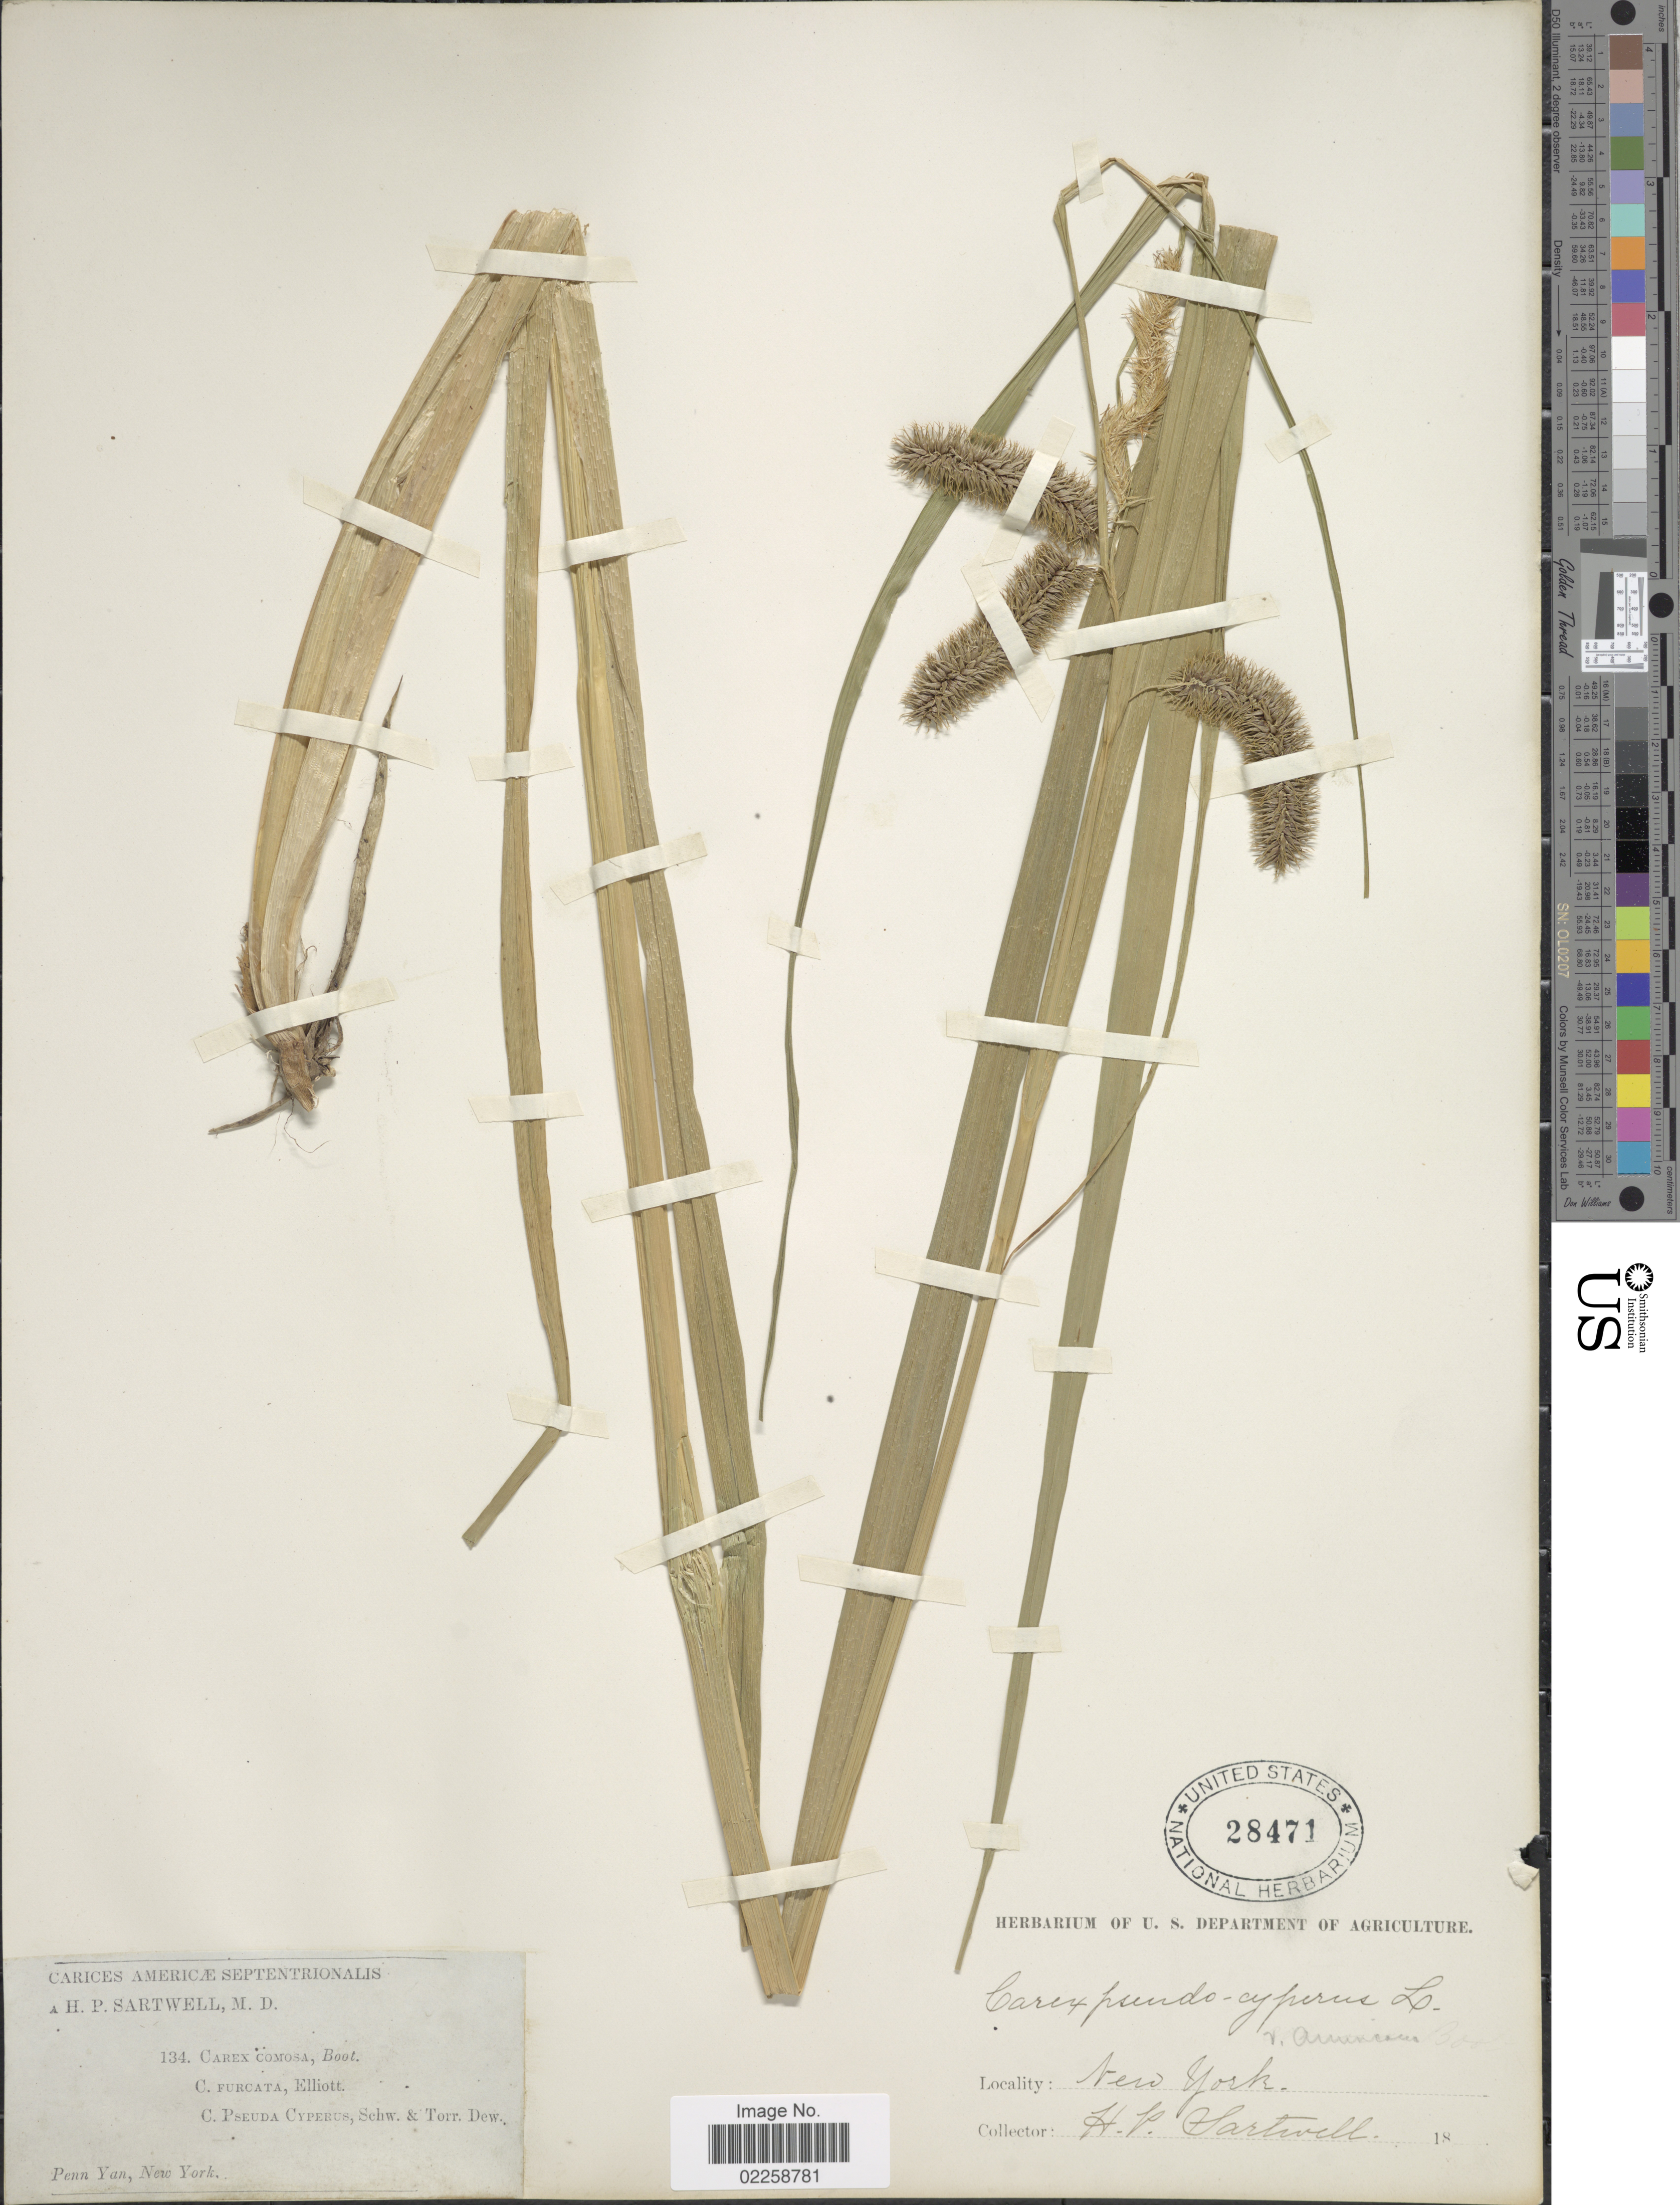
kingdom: Plantae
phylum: Tracheophyta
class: Liliopsida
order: Poales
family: Cyperaceae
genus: Carex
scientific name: Carex comosa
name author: Boott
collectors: H. P. Sartwell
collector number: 134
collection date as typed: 18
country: United States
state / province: New York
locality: Penn Yan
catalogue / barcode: US 28471